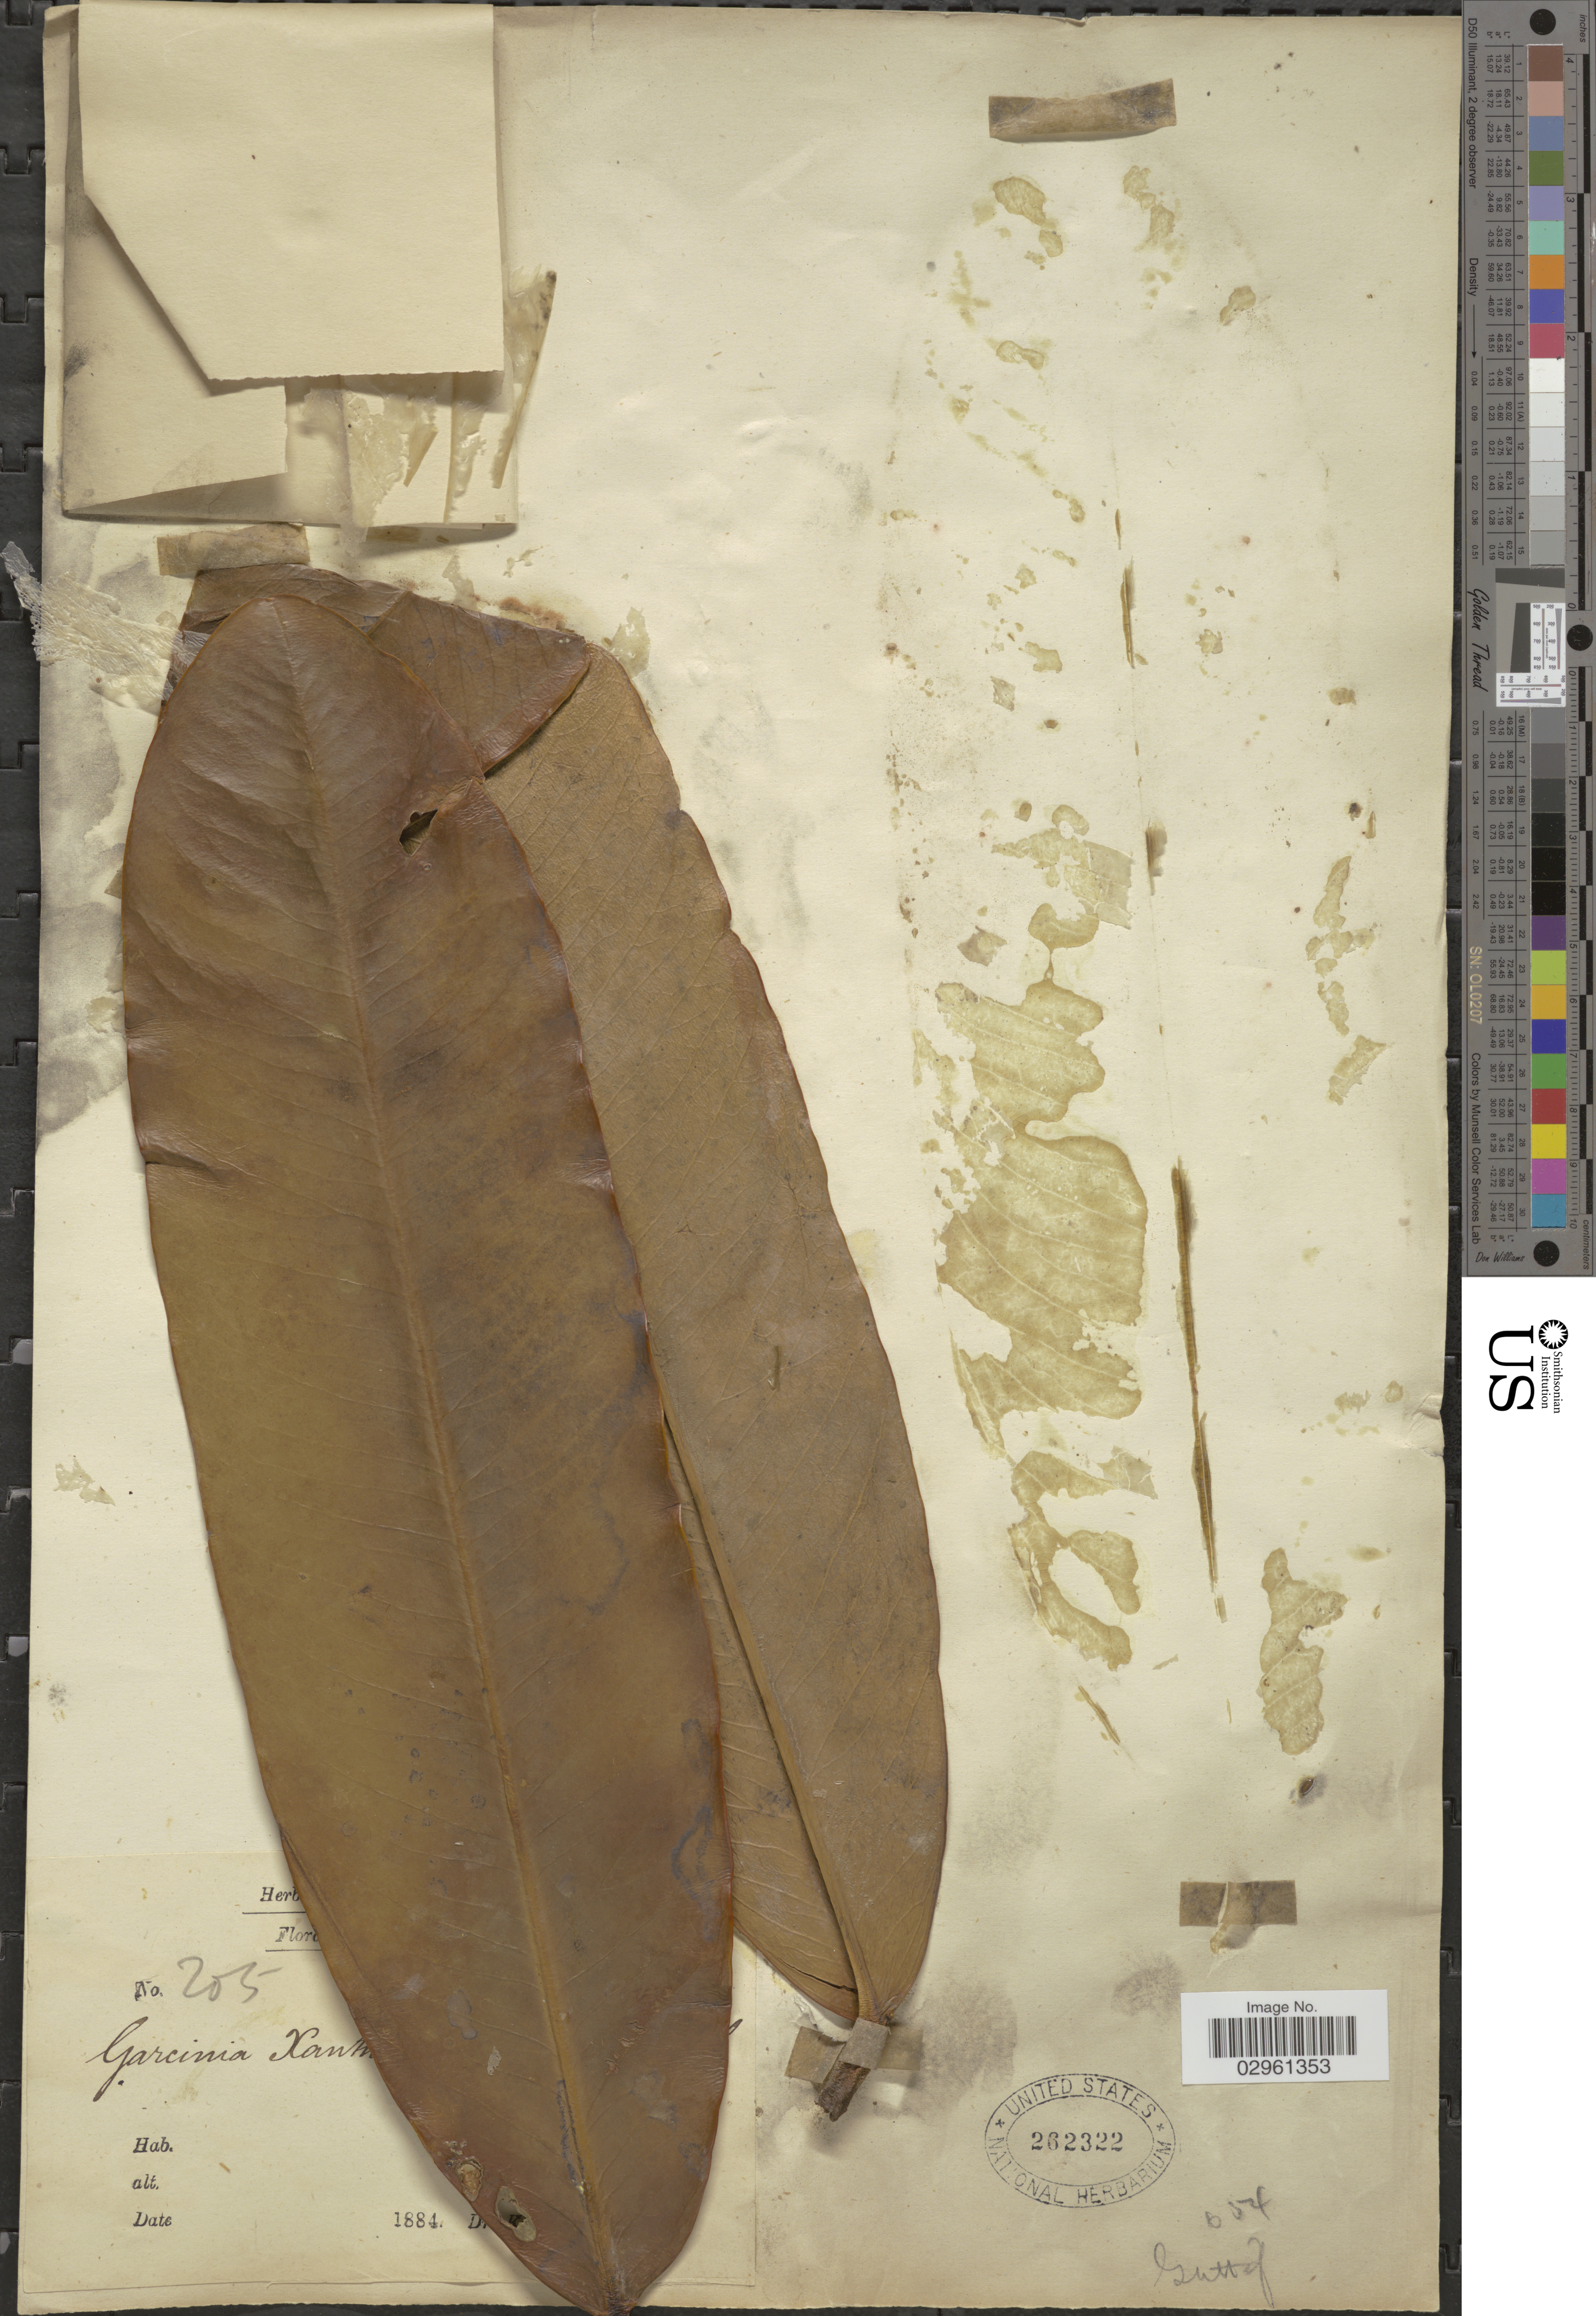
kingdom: Plantae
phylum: Tracheophyta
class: Magnoliopsida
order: Malpighiales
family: Clusiaceae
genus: Garcinia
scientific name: Garcinia xanthochymus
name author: Hook. f. ex T. Anderson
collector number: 205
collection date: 1884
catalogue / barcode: US 262322